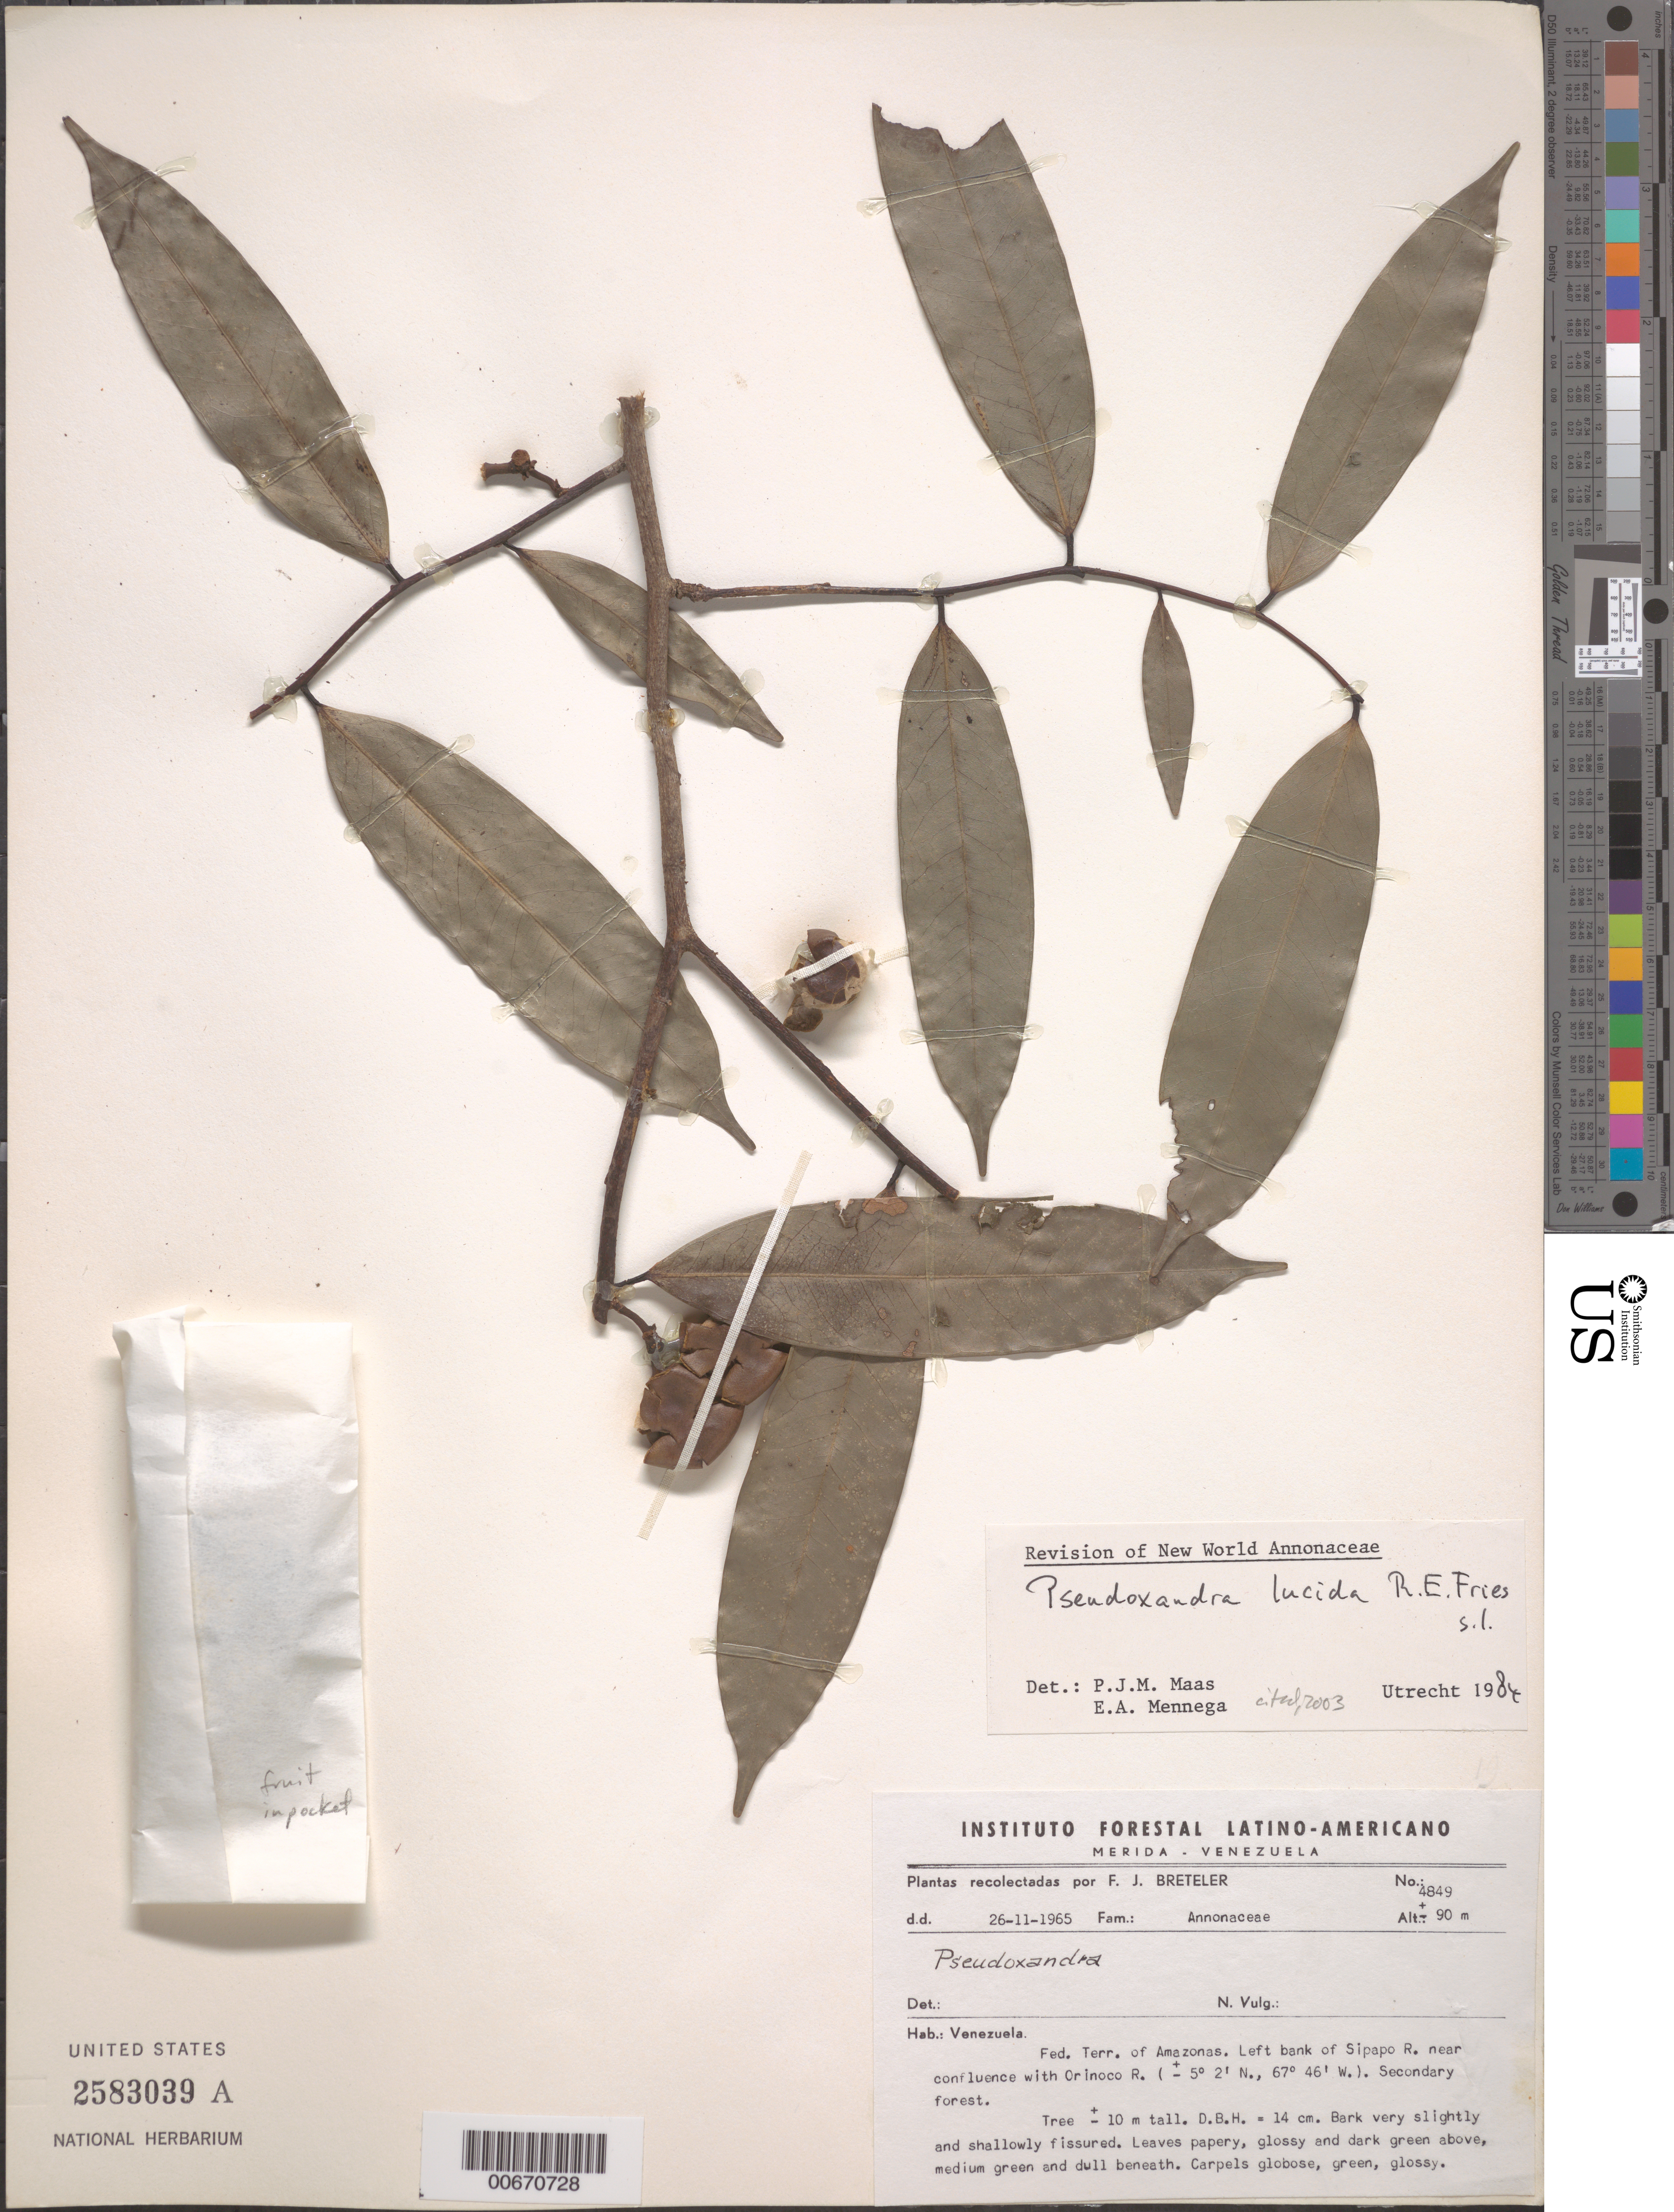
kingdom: Plantae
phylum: Tracheophyta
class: Magnoliopsida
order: Magnoliales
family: Annonaceae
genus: Pseudoxandra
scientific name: Pseudoxandra lucida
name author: R.E. Fr.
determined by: Maas, P. J.; Mennega, E. A.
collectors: F. J. Breteler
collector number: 4849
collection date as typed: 26-Nov-65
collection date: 1965-11-26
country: Venezuela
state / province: Amazonas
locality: Sipapo R., near confl. with Orinoco R.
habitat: Secondary forest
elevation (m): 90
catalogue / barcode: US 2583039A